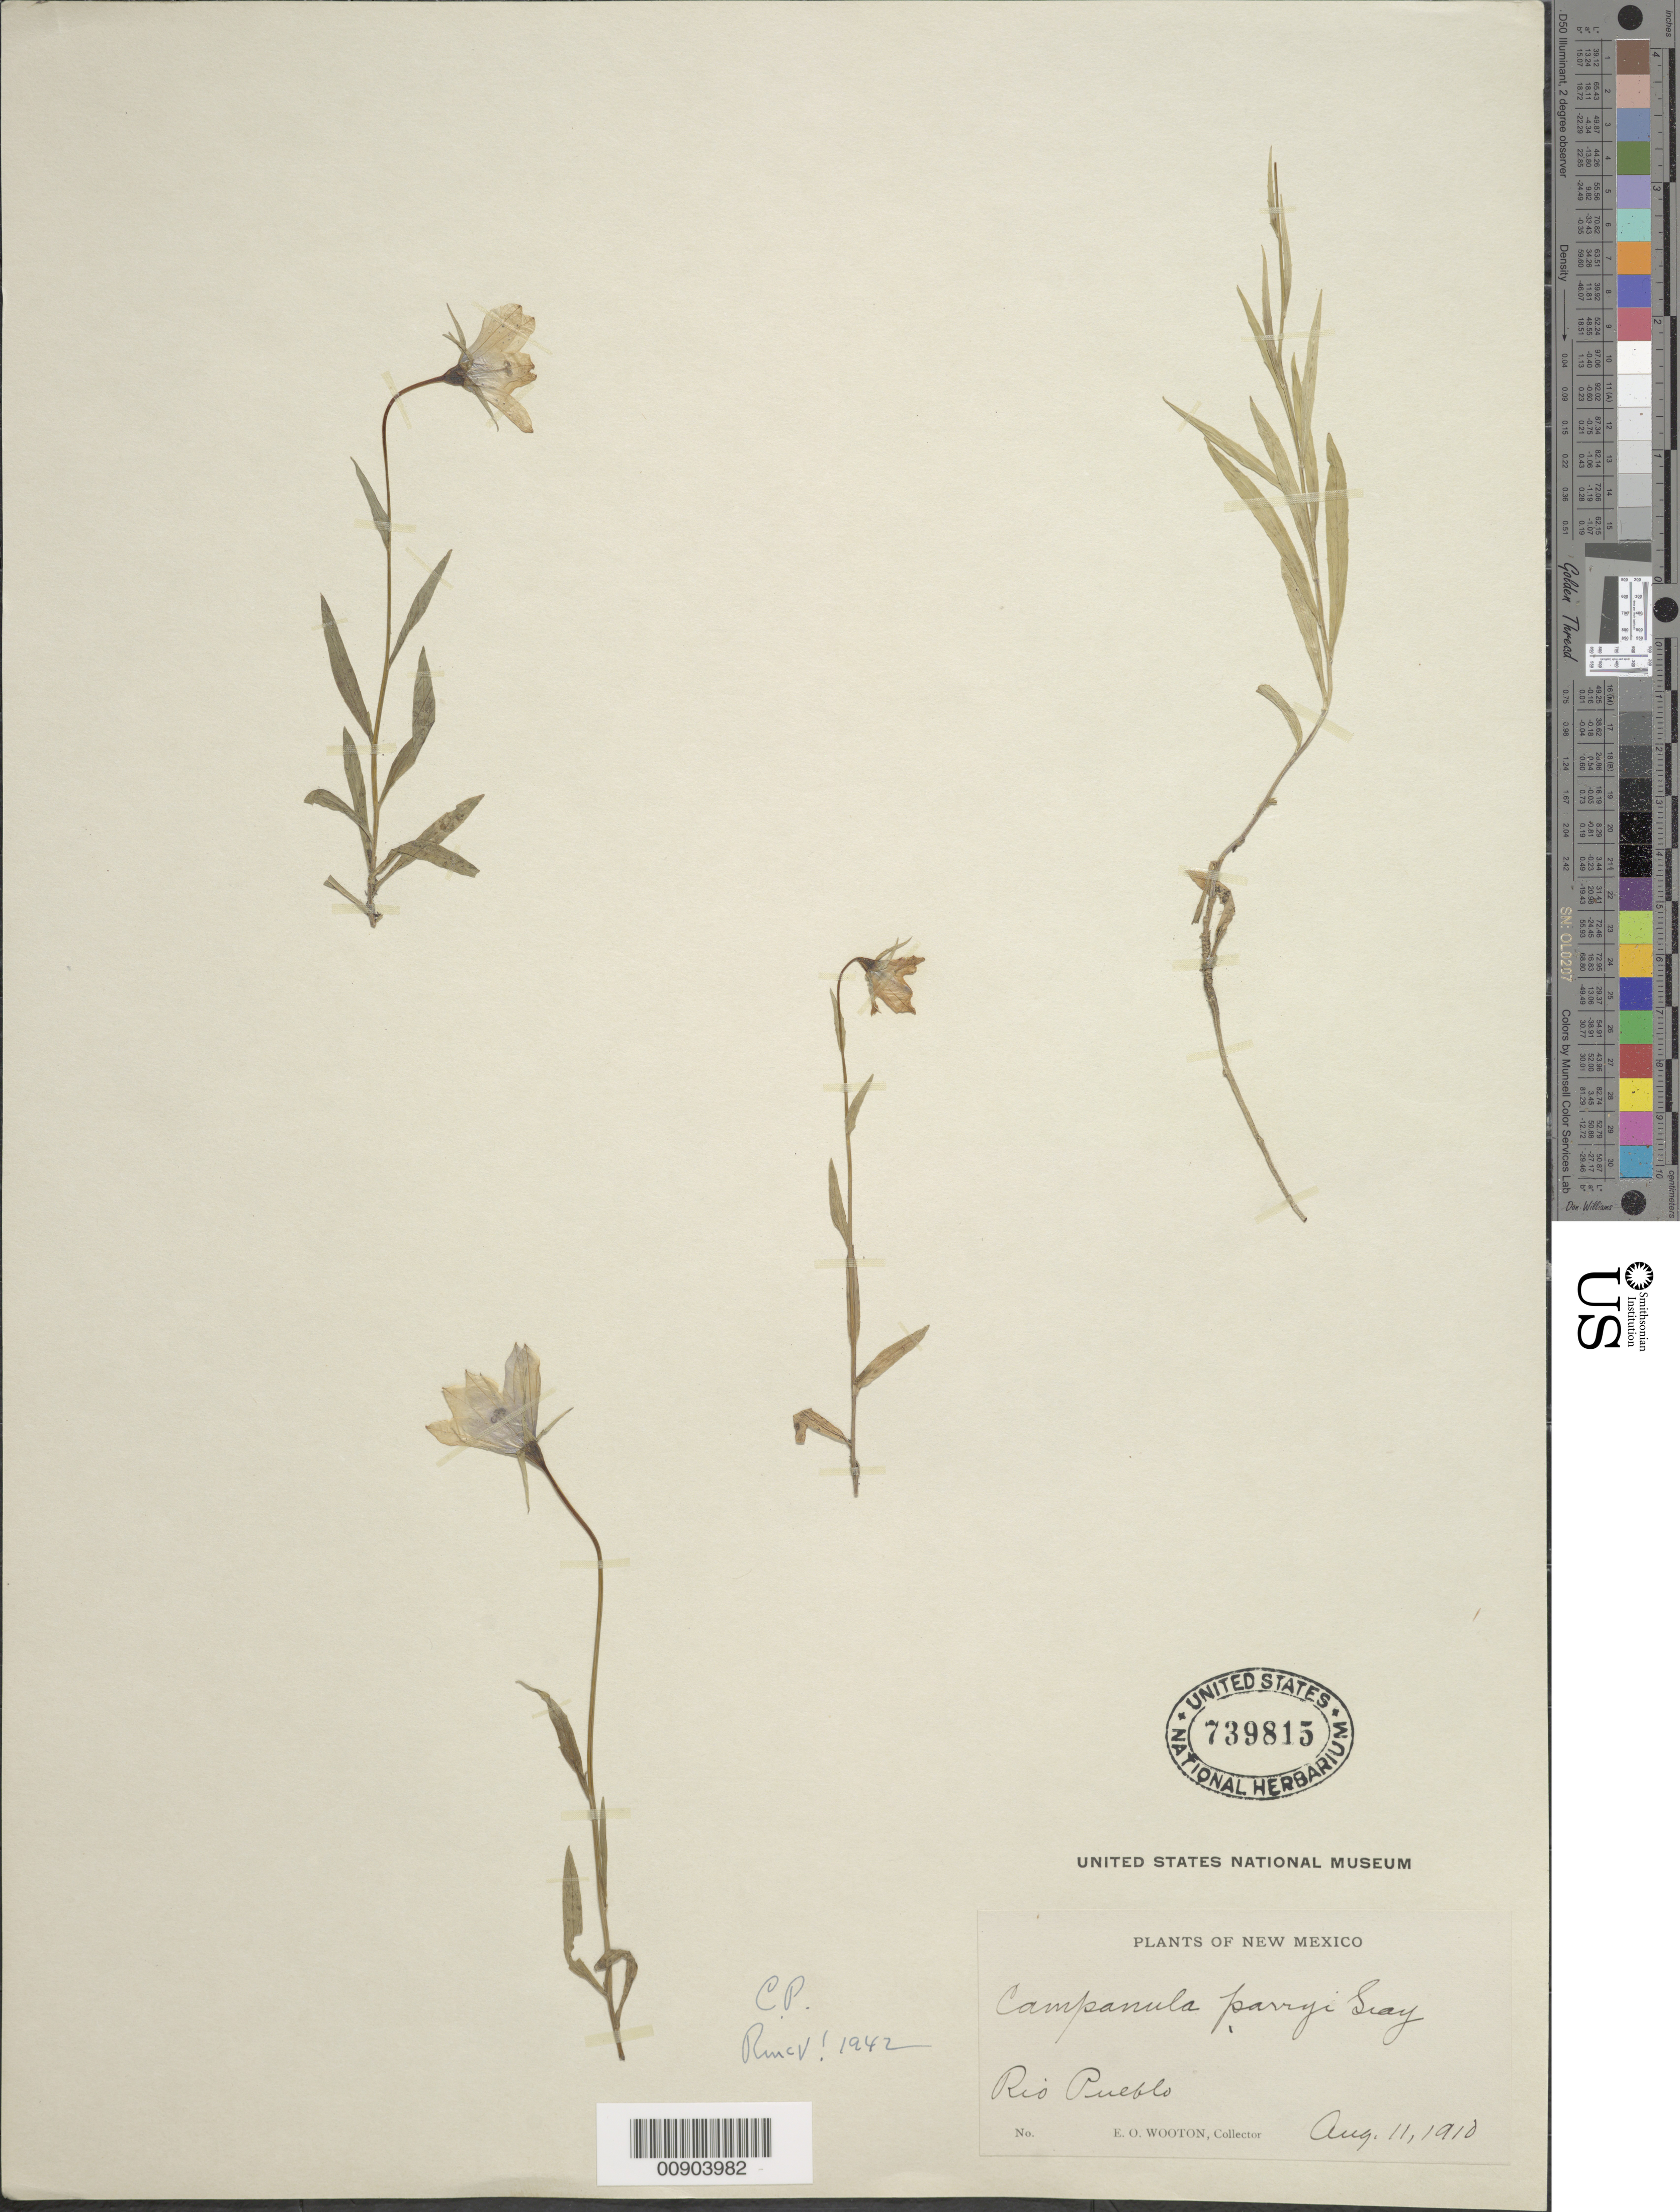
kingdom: Plantae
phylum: Tracheophyta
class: Magnoliopsida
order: Asterales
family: Campanulaceae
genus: Campanula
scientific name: Campanula parryi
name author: A. Gray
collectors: E. O. Wooton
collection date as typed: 11 Aug 1910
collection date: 1910-08-11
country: United States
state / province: New Mexico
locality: Rio Pueblo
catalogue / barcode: US 739815